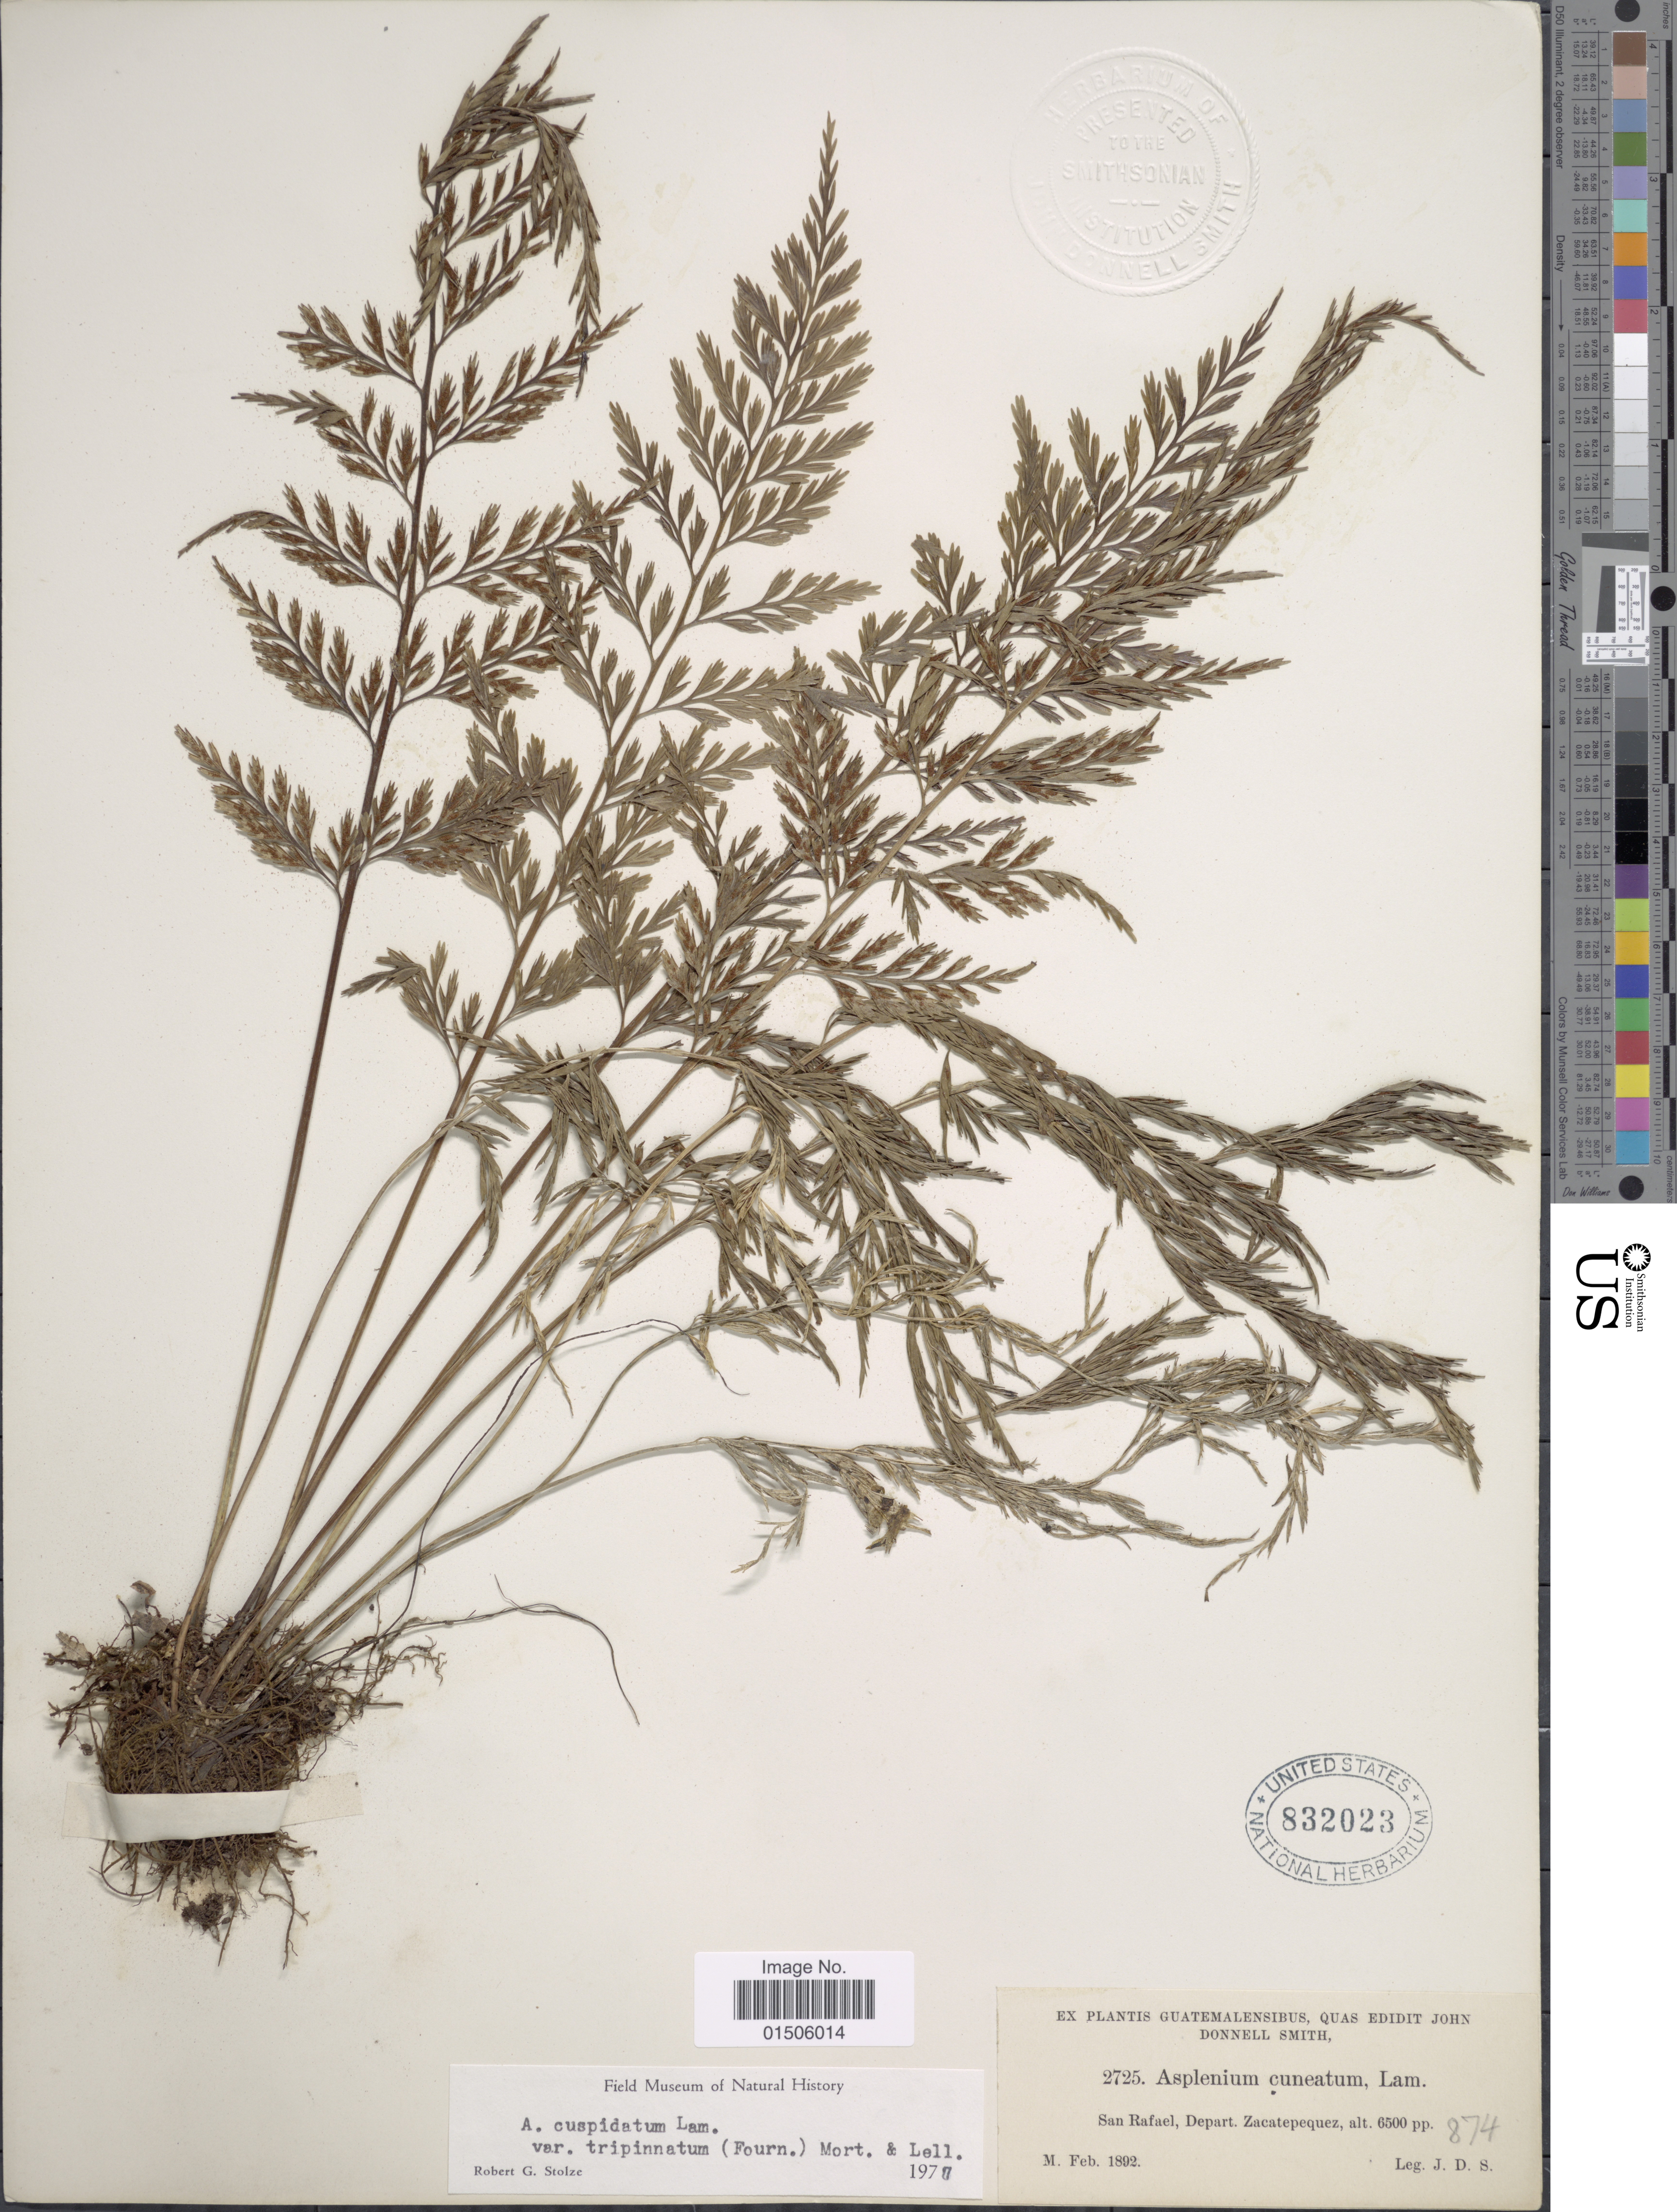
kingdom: Plantae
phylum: Tracheophyta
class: Polypodiopsida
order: Polypodiales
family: Aspleniaceae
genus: Asplenium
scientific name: Asplenium cuspidatum var. tripinnatum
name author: (E. Fourn.) C.V. Morton & Lellinger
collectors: J. Donnell Smith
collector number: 2725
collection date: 1892-02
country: Guatemala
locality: San Rafael, Depart. Zacatepequez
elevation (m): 1981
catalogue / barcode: US 832023